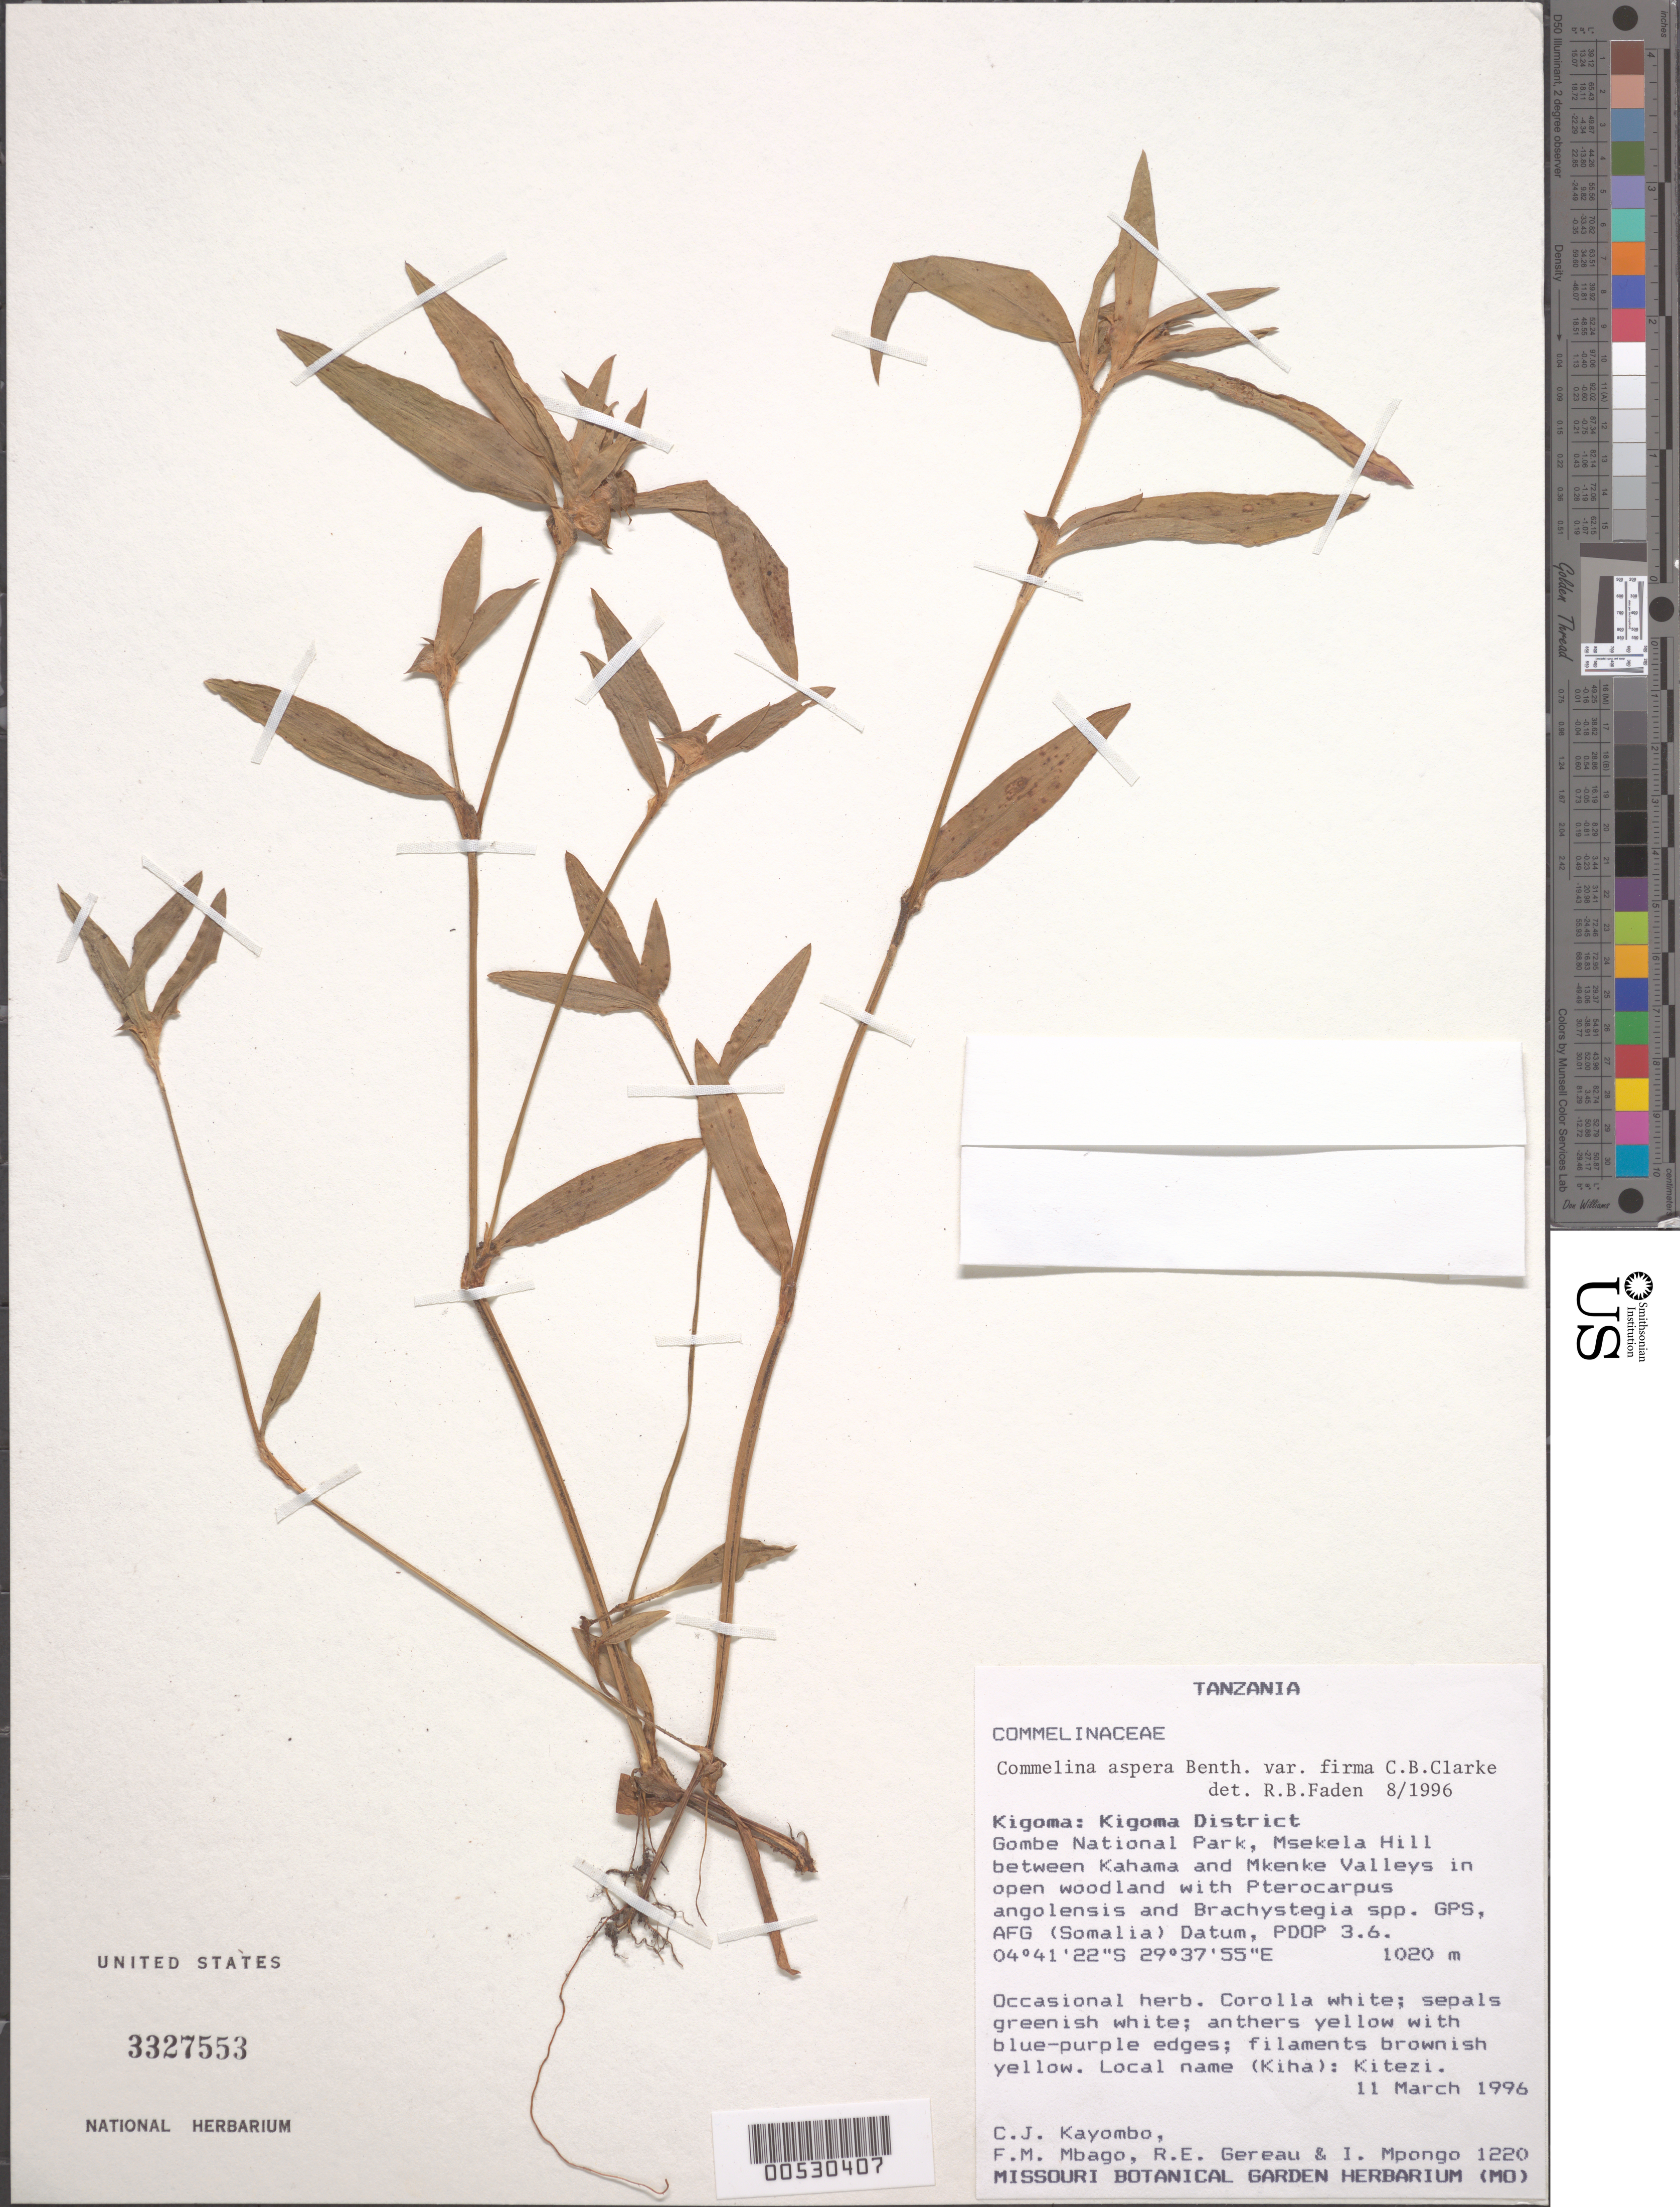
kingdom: Plantae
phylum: Tracheophyta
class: Liliopsida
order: Commelinales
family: Commelinaceae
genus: Commelina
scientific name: Commelina aspera var. firma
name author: C.B. Clarke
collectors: C. J. Kayombo, R. E. Gereau, I. Mpongo & F. Mbago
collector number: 1220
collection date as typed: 11 Mar 1996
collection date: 1996-03-11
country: Tanzania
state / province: Kigoma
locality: Kigoma dist., gombe national park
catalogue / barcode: US 3327553